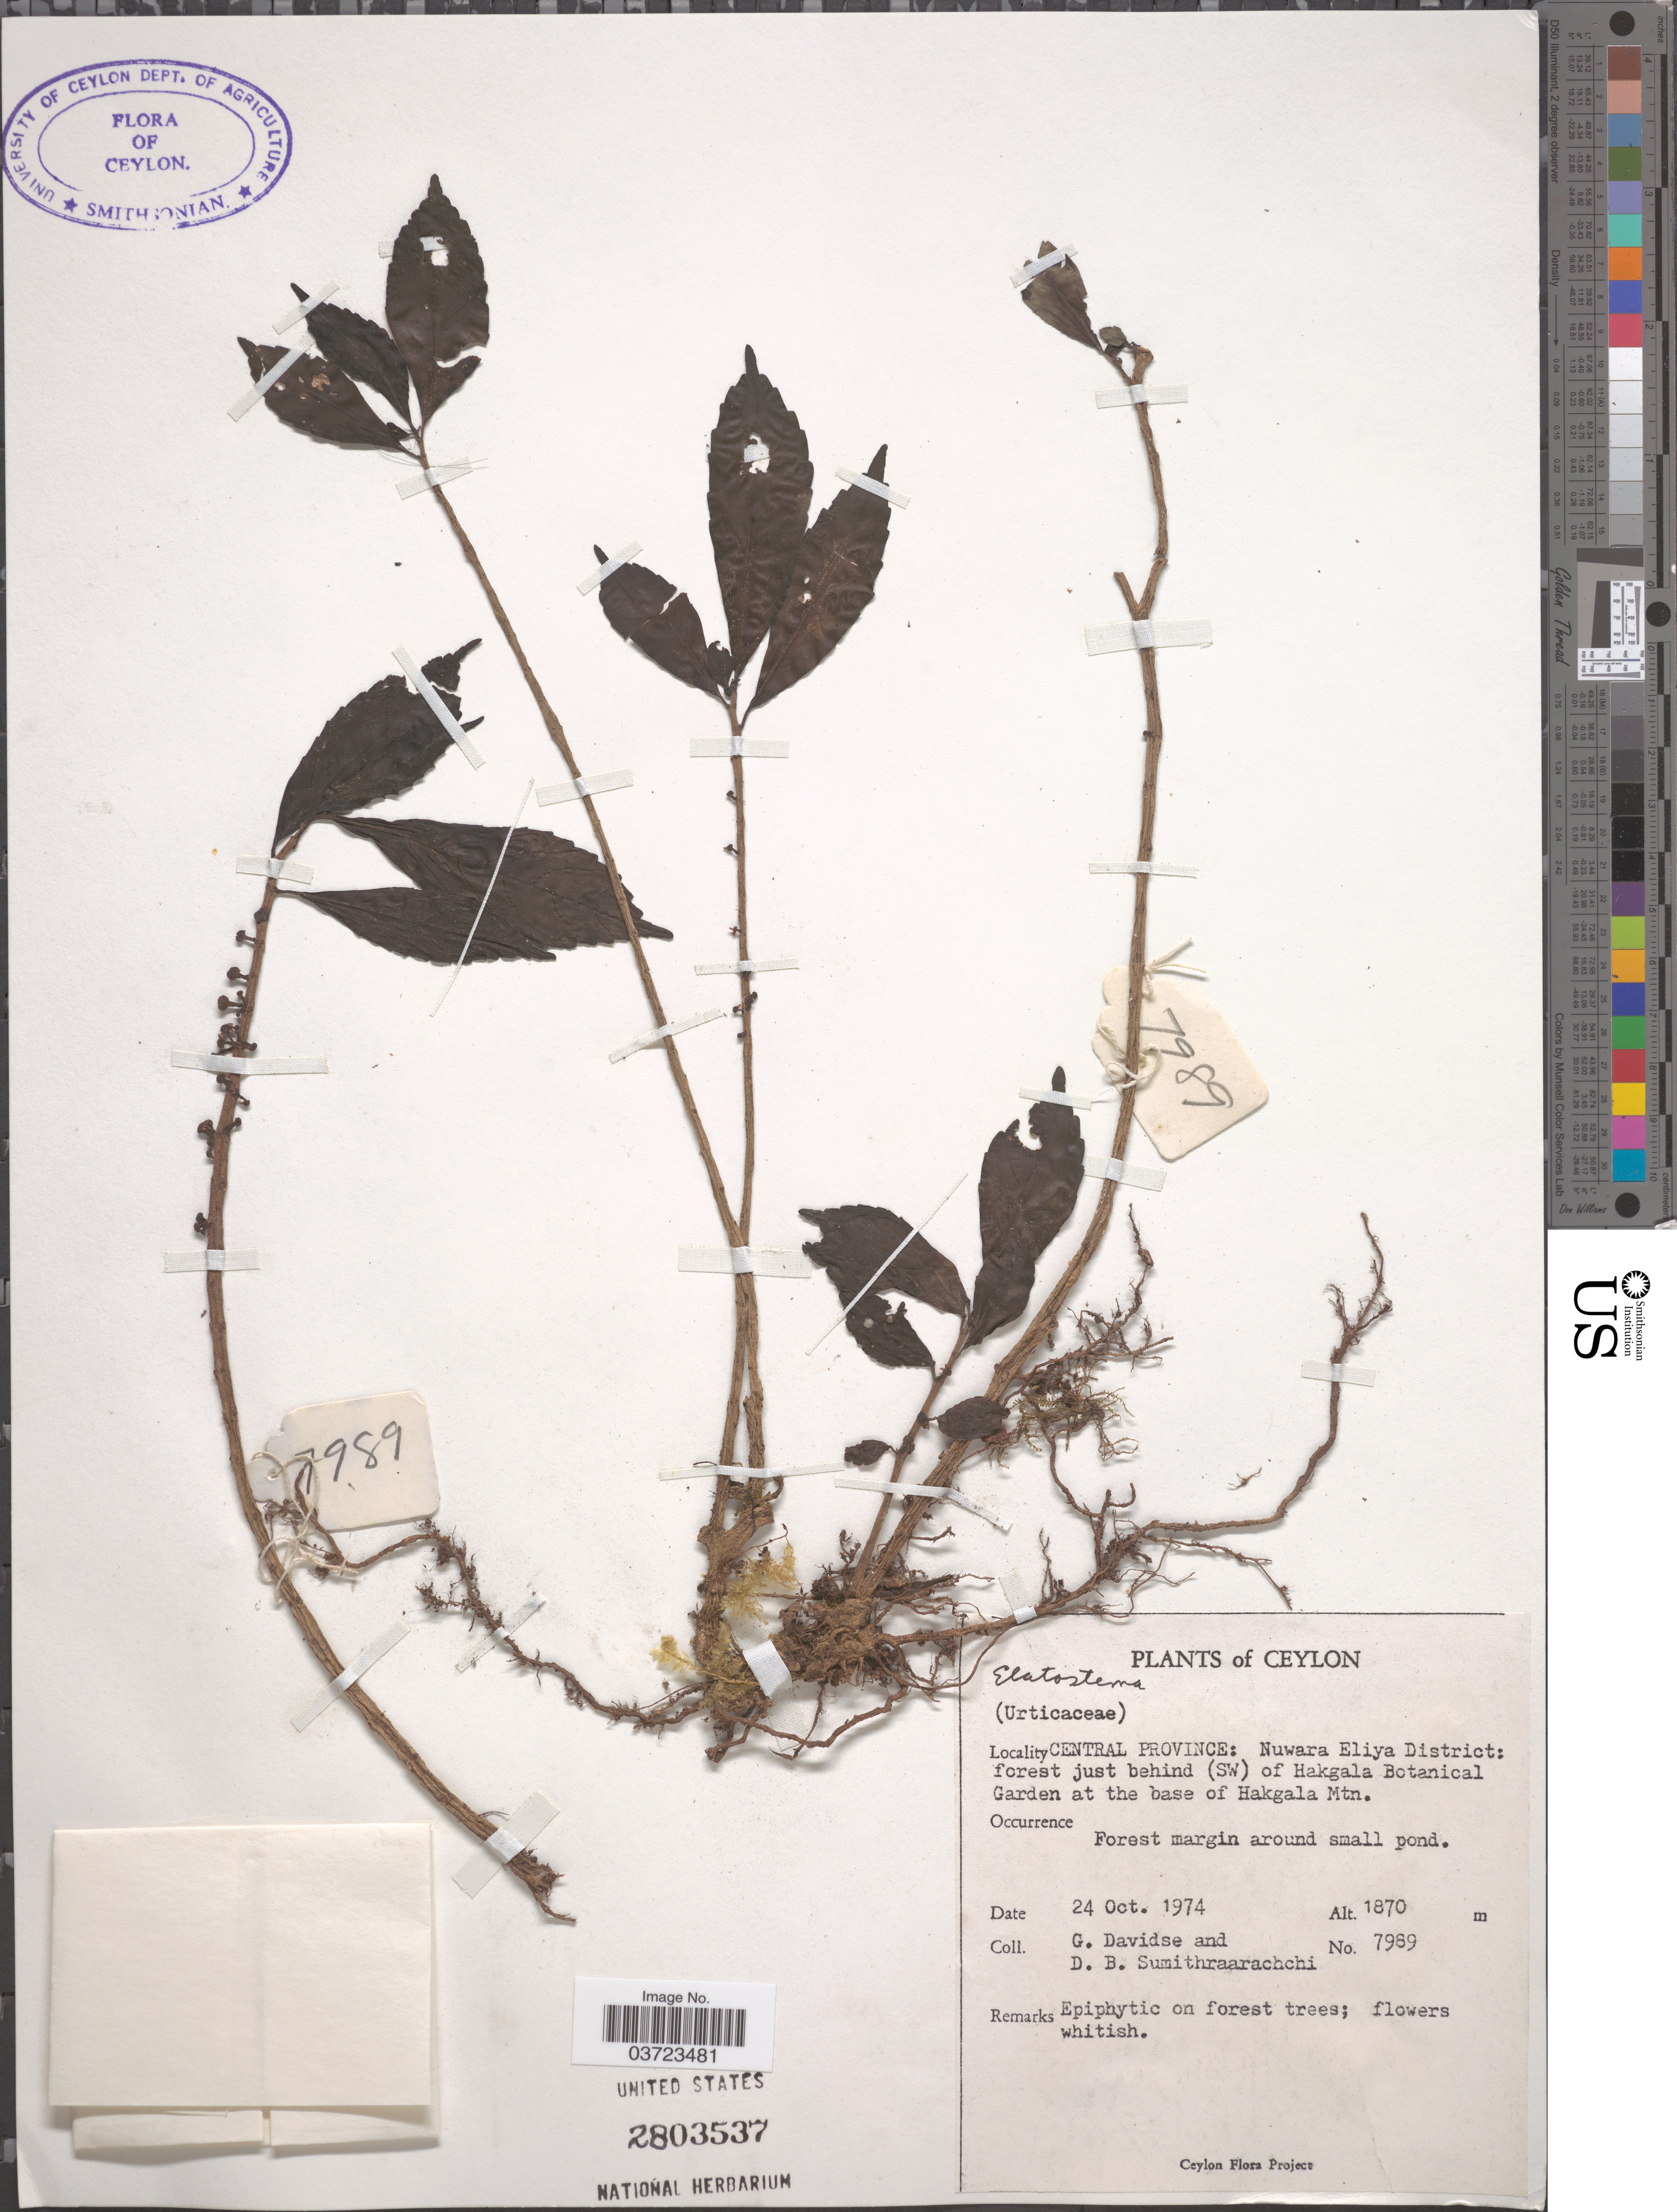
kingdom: Plantae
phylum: Tracheophyta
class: Magnoliopsida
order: Rosales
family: Urticaceae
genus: Elatostema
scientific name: Elatostema sp.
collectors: G. Davidse & D. B. Sumithraarachchi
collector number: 7989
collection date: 1974-10-24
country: Sri Lanka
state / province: Central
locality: Ceylon. Central Province: Nuwara Eliya District: forest just behind (SW) of Hakgala Botanical Garden at the base of Hakgala Mtn.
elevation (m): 1870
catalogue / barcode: US 2803537